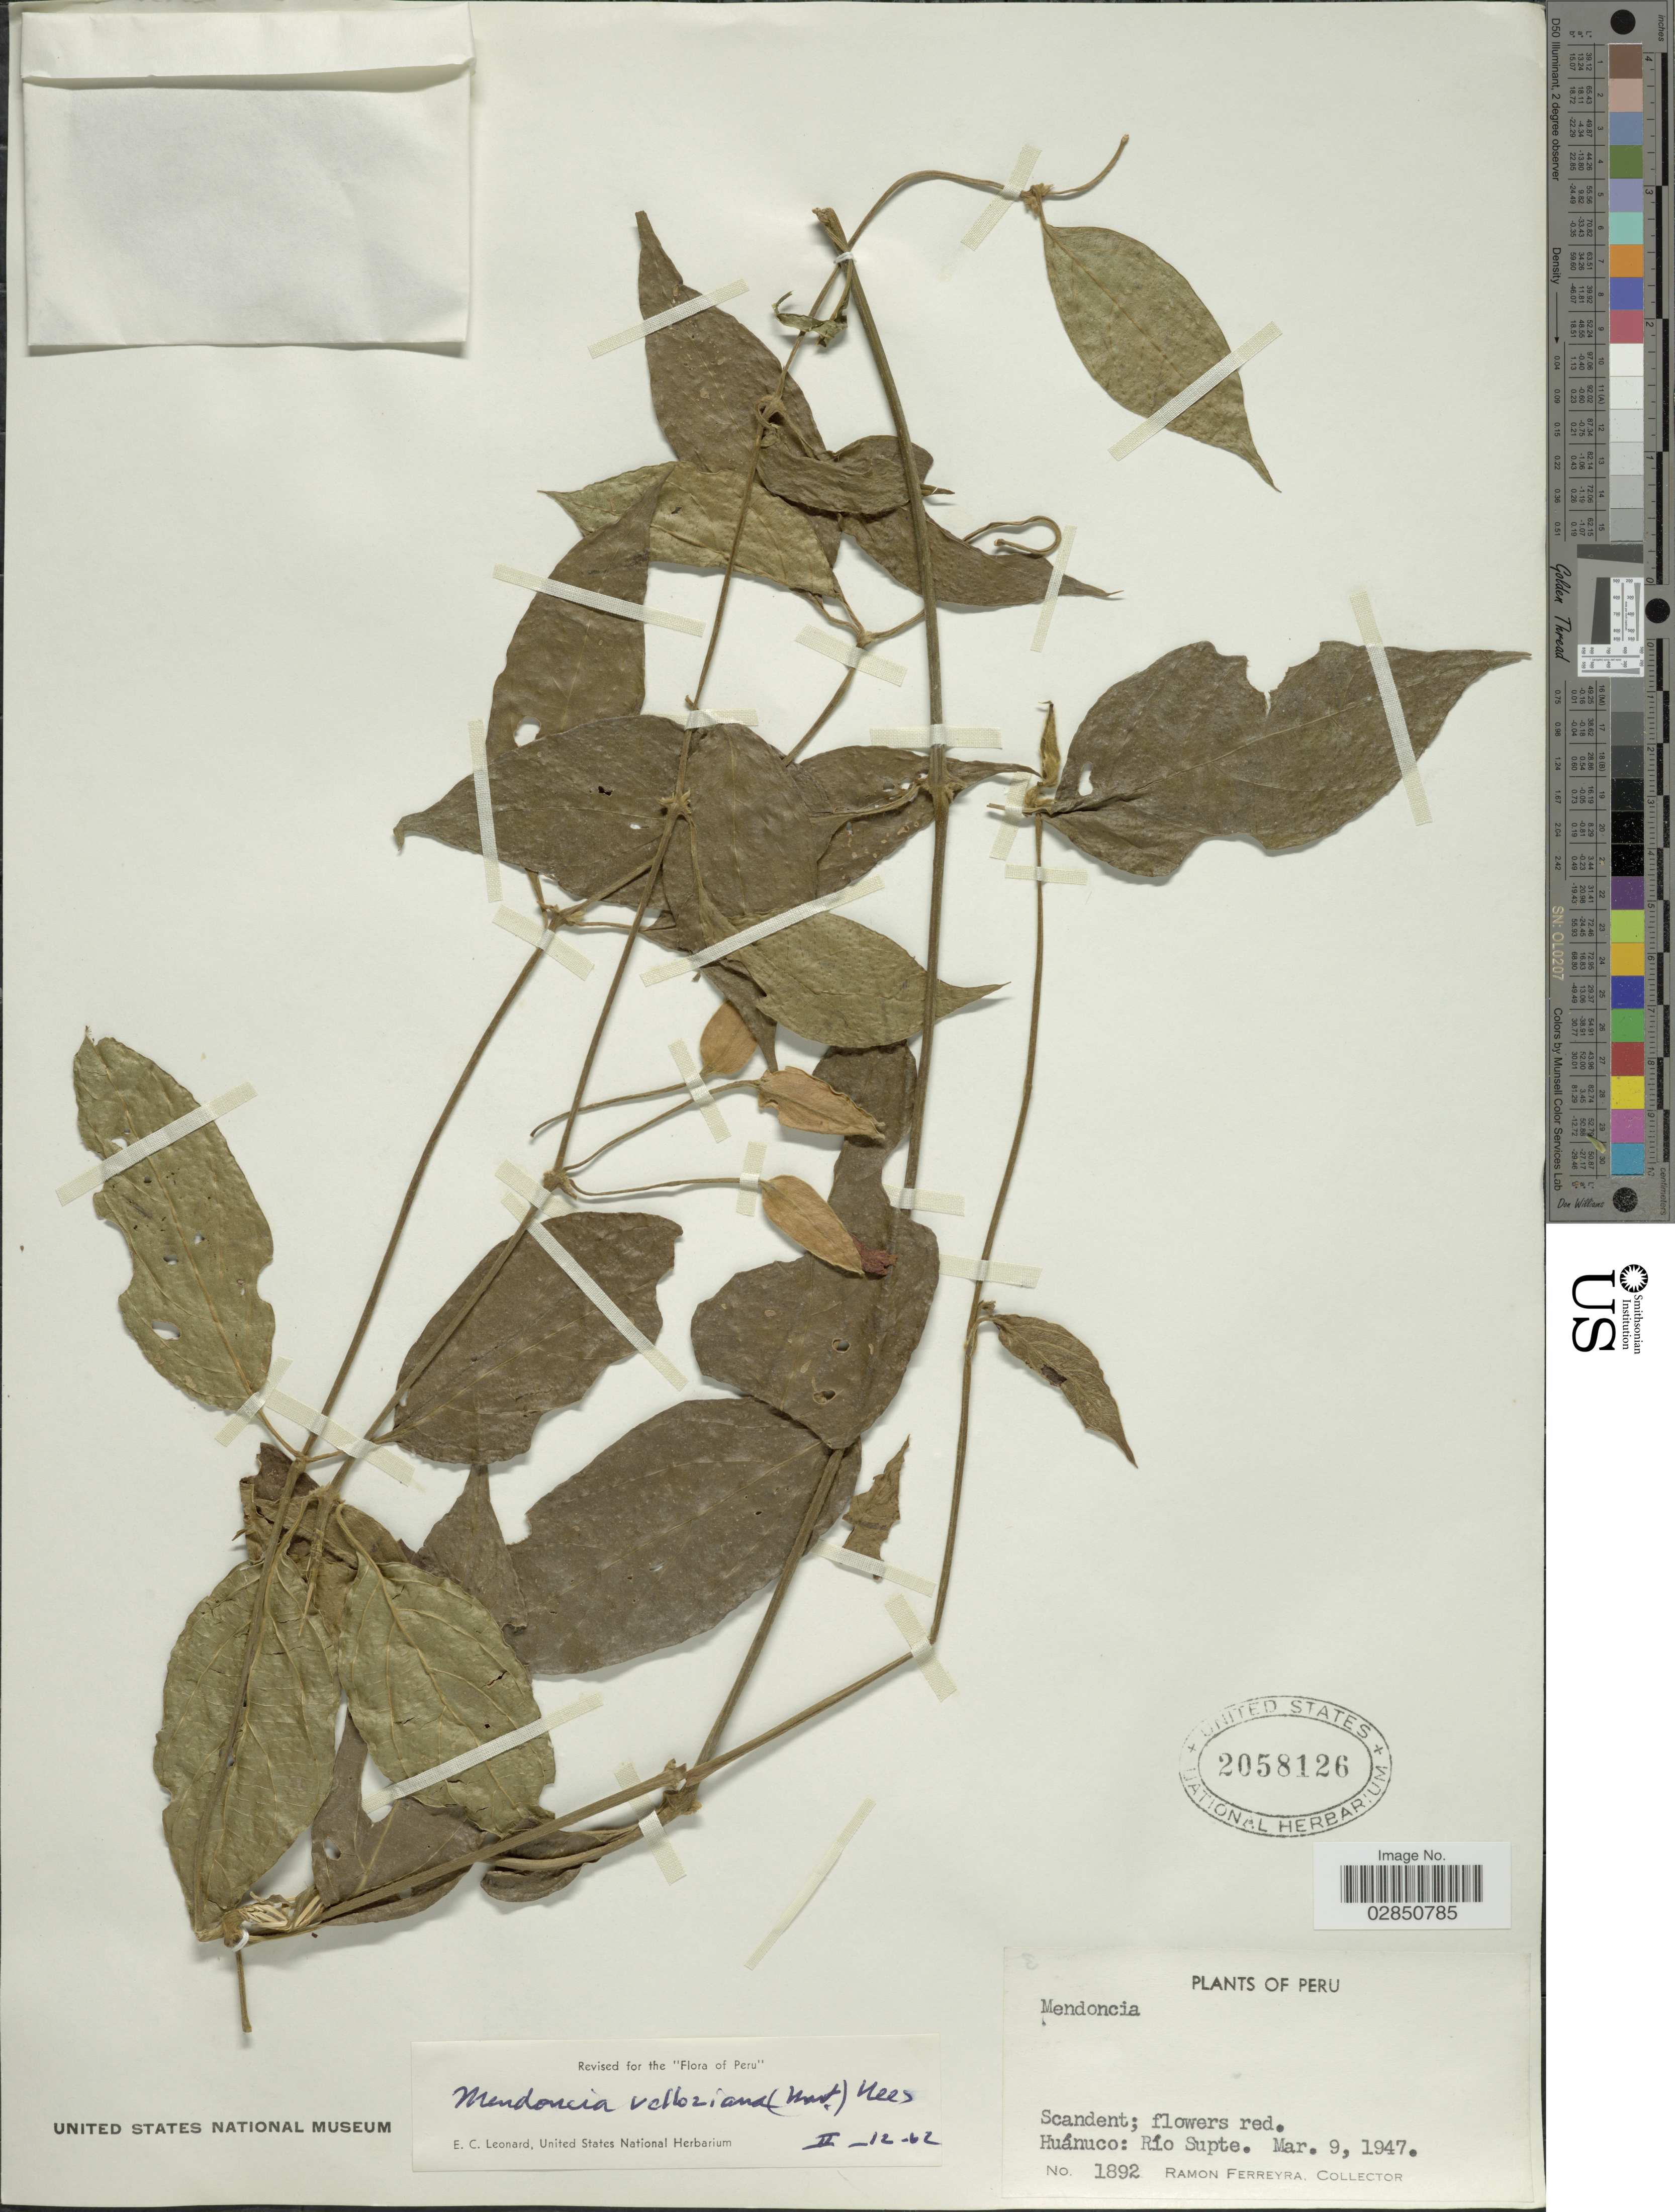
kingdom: Plantae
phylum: Tracheophyta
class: Magnoliopsida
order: Lamiales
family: Acanthaceae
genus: Mendoncia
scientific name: Mendoncia aspera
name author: (Ruiz & Pav.) Nees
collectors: R. A. Ferreyra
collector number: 1892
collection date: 1947-03-09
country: Peru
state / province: Huánuco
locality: Río Supte.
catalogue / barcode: US 2058126